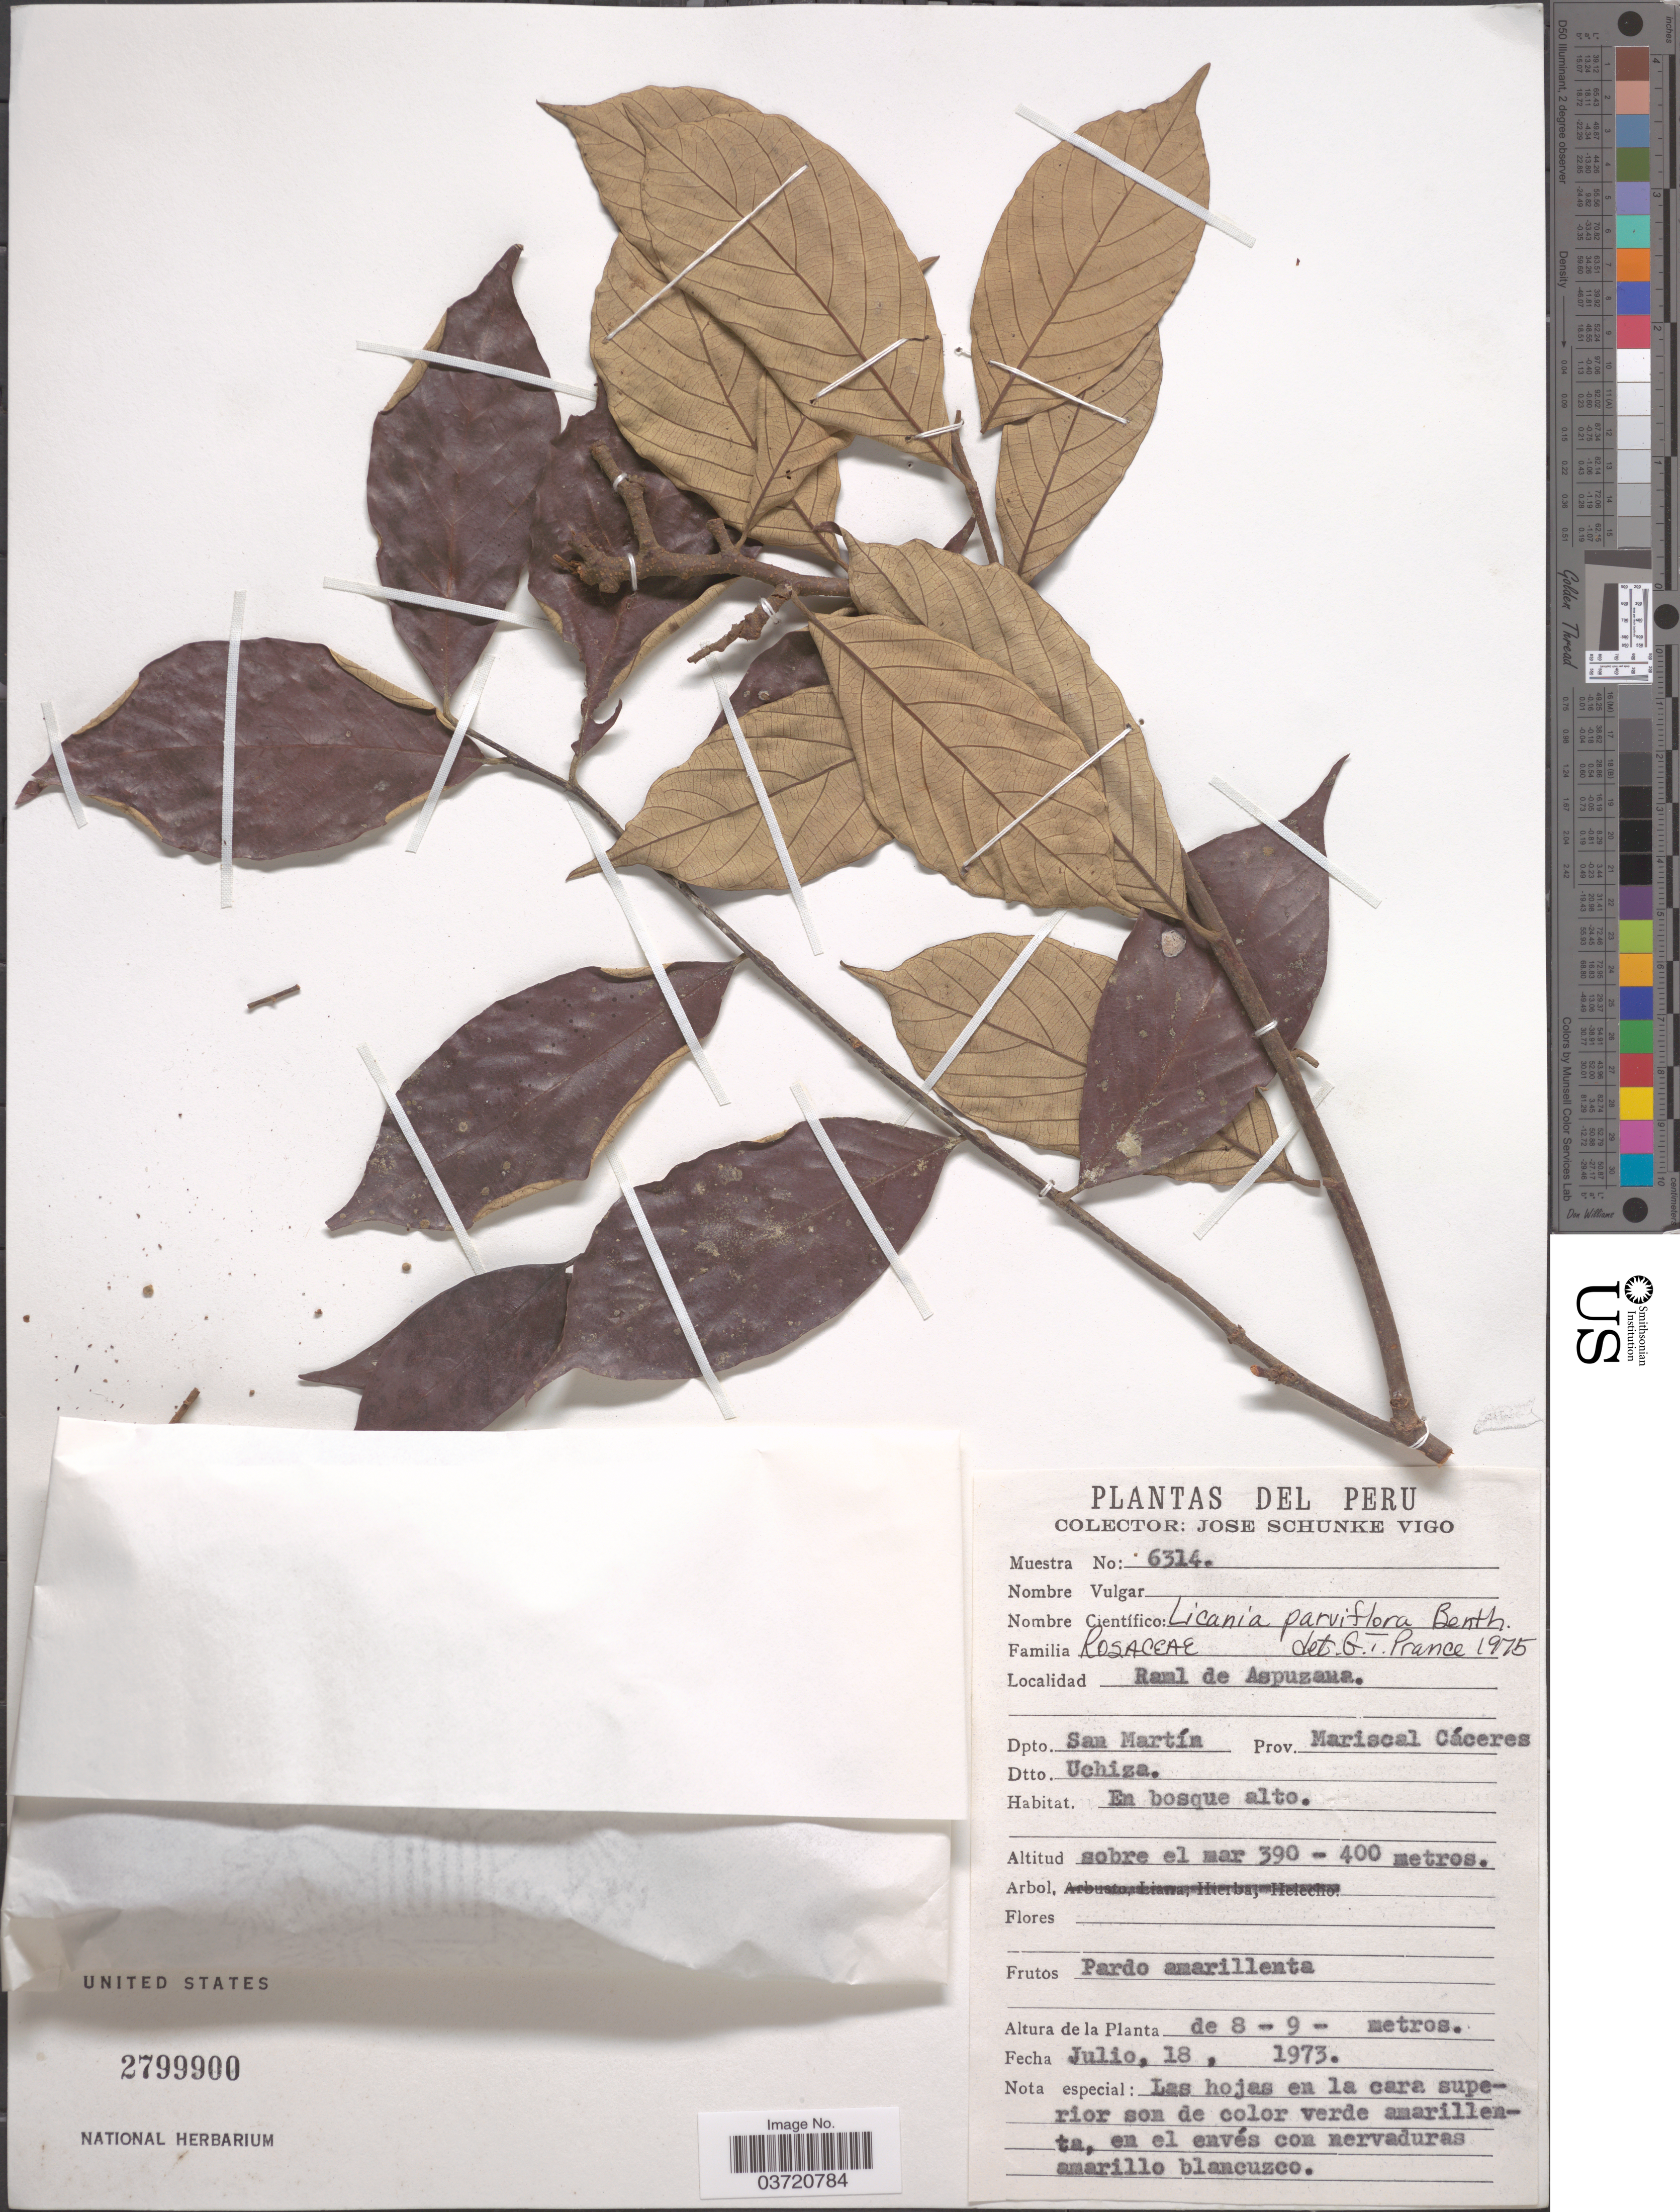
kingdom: Plantae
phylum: Tracheophyta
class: Magnoliopsida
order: Malpighiales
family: Chrysobalanaceae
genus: Licania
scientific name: Licania parviflora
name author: Benth.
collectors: J. Schunke Vigo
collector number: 6314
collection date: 1973-07-18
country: Peru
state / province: San Martín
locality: Raml de Aspuzana, Dtto. Uchiza, Prov. Mariscal Cáceres, Dpto. San Martín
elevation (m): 390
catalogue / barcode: US 2799900